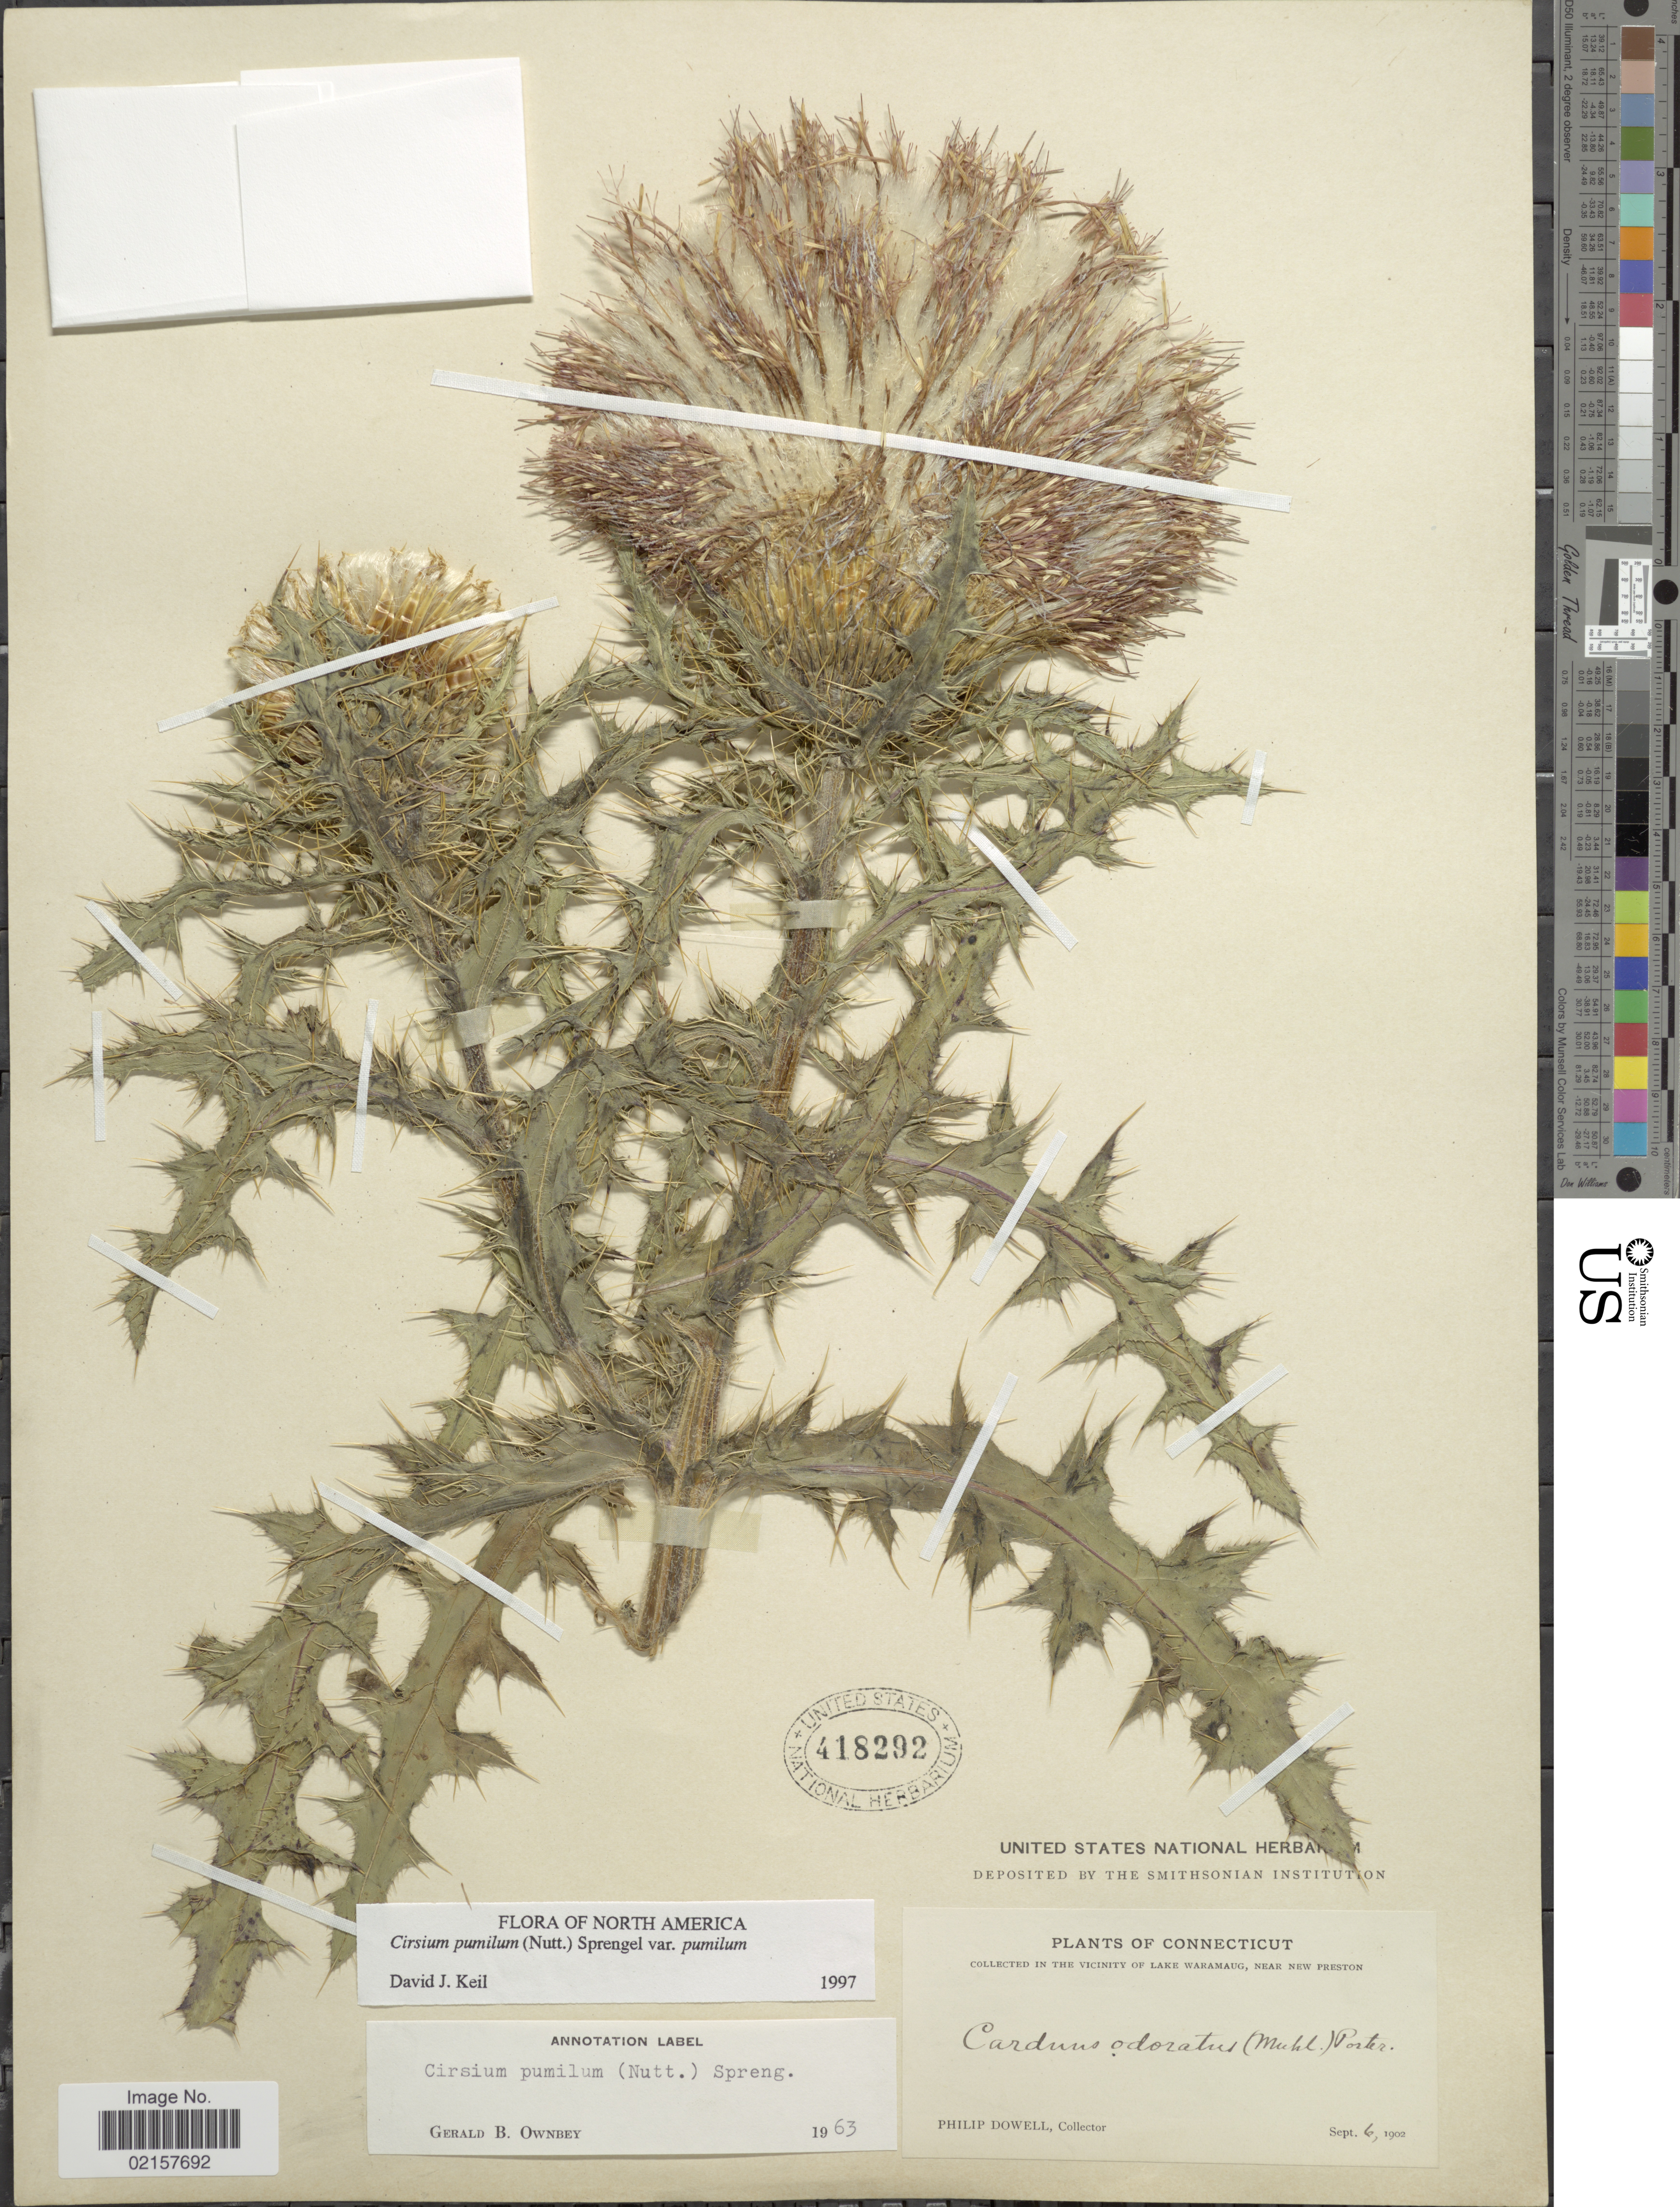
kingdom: Plantae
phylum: Tracheophyta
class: Magnoliopsida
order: Asterales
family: Asteraceae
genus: Cirsium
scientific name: Cirsium pumilum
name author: (Nutt.) Spreng.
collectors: P. Dowell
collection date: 1902-09-06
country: United States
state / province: Connecticut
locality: Vicinity of Lake Waramaugh, near New Preston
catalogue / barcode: US 18292